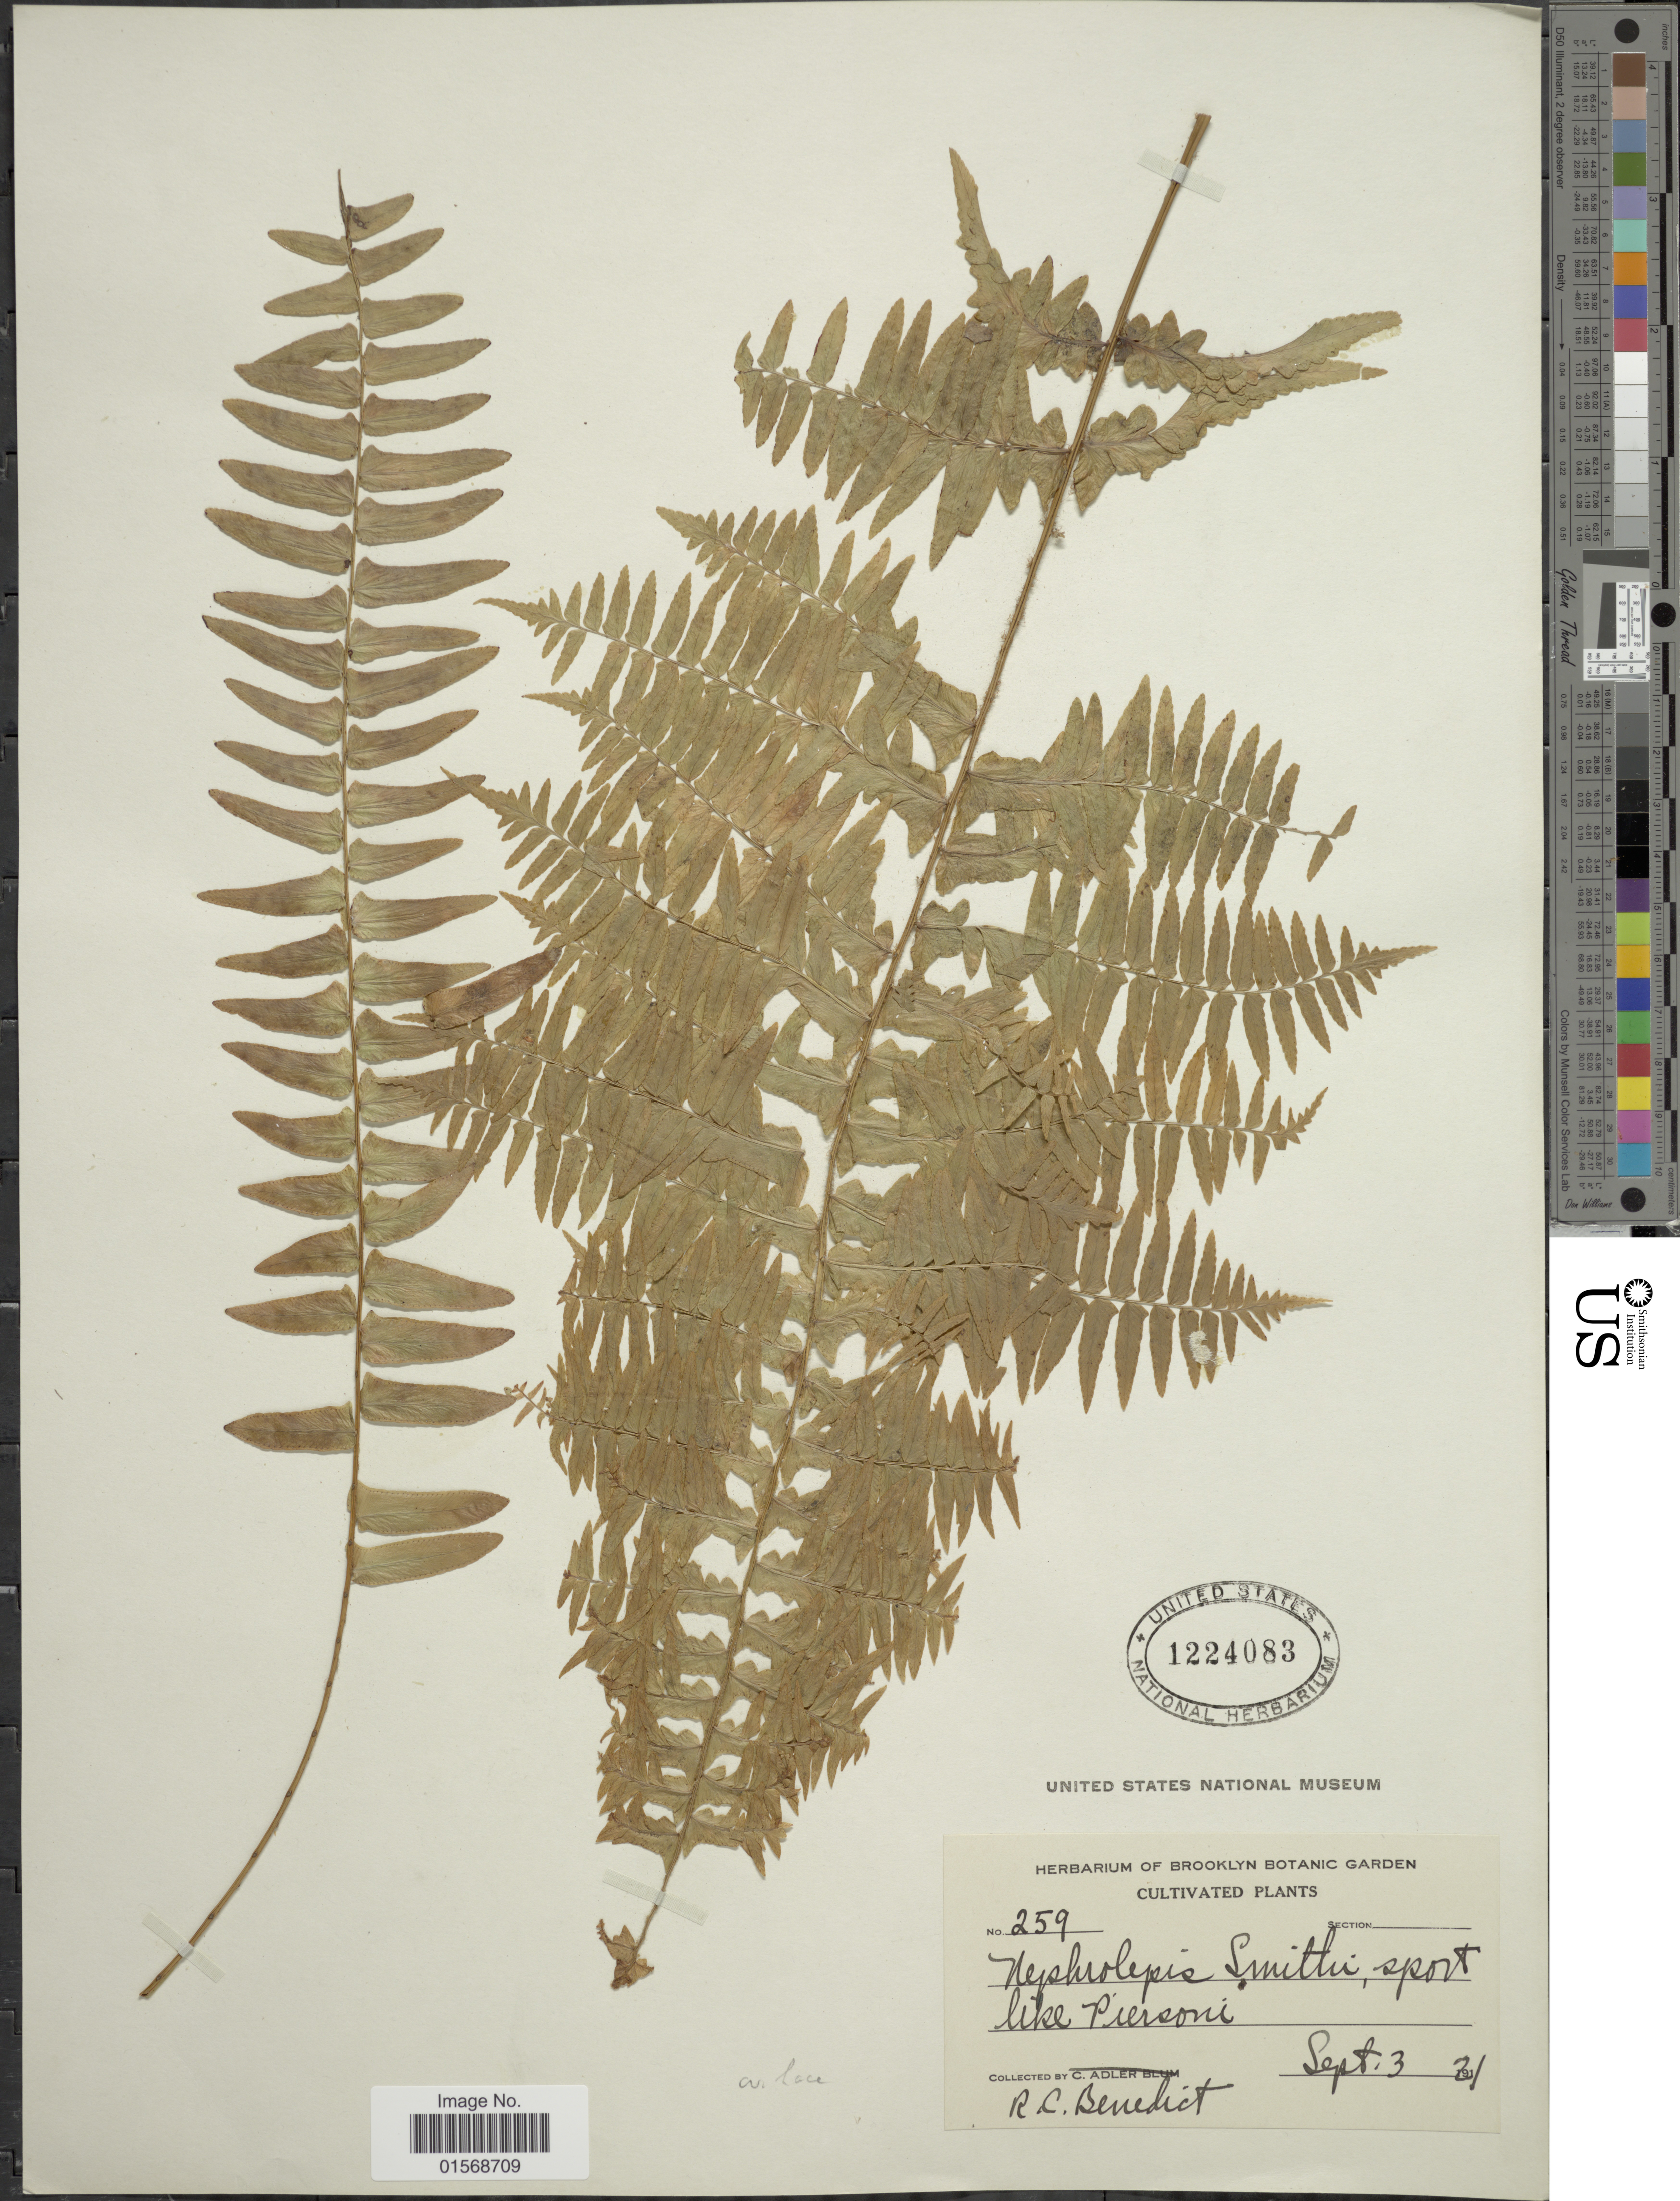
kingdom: Plantae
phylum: Tracheophyta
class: Polypodiopsida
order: Polypodiales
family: Nephrolepidaceae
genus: Nephrolepis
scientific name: Nephrolepis 'Lau'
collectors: R. C. Benedict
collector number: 259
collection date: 1921-09-03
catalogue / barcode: US 1224083